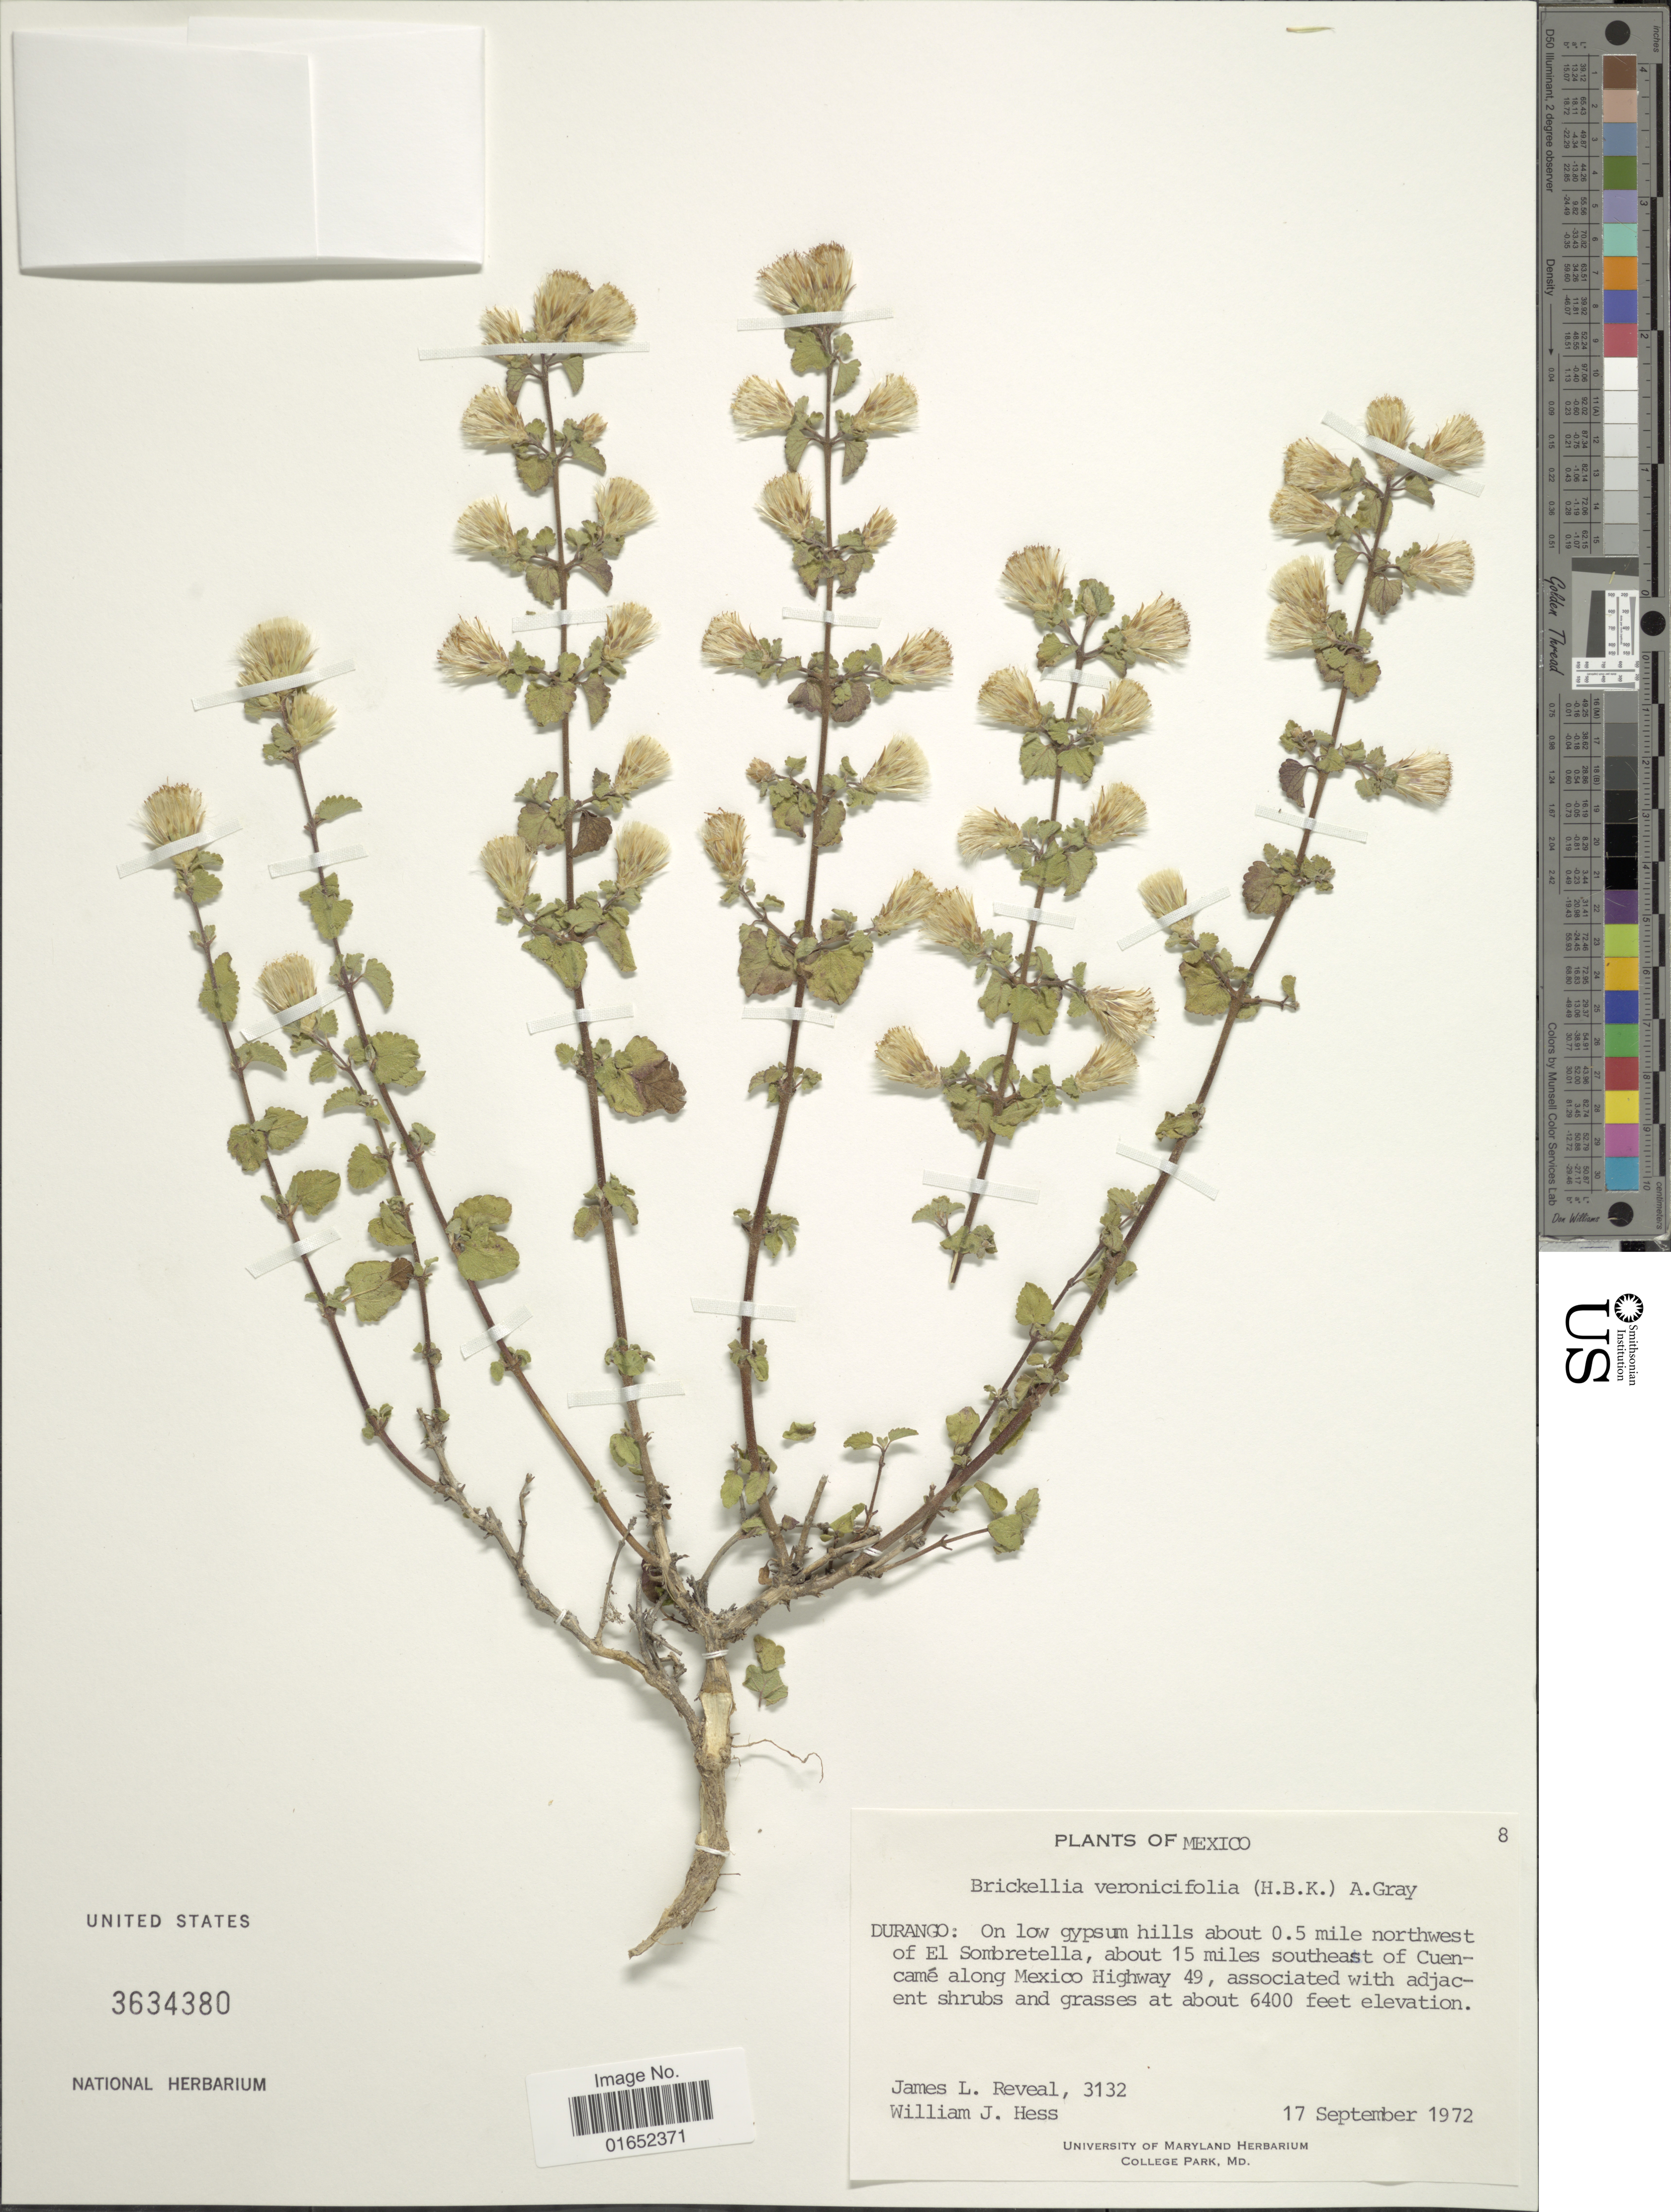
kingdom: Plantae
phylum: Tracheophyta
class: Magnoliopsida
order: Asterales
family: Asteraceae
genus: Brickellia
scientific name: Brickellia veronicaefolia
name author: (Kunth) A. Gray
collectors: J. L. Reveal & W. Hess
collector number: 3132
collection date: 1972-09-17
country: Mexico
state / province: Durango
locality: On low gypsum hills about 0.5 mile northwest of El Sombretella, about 15 miles southeast of Cuencamé along Mexico Highway 49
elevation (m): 1951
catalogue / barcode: US 3634380